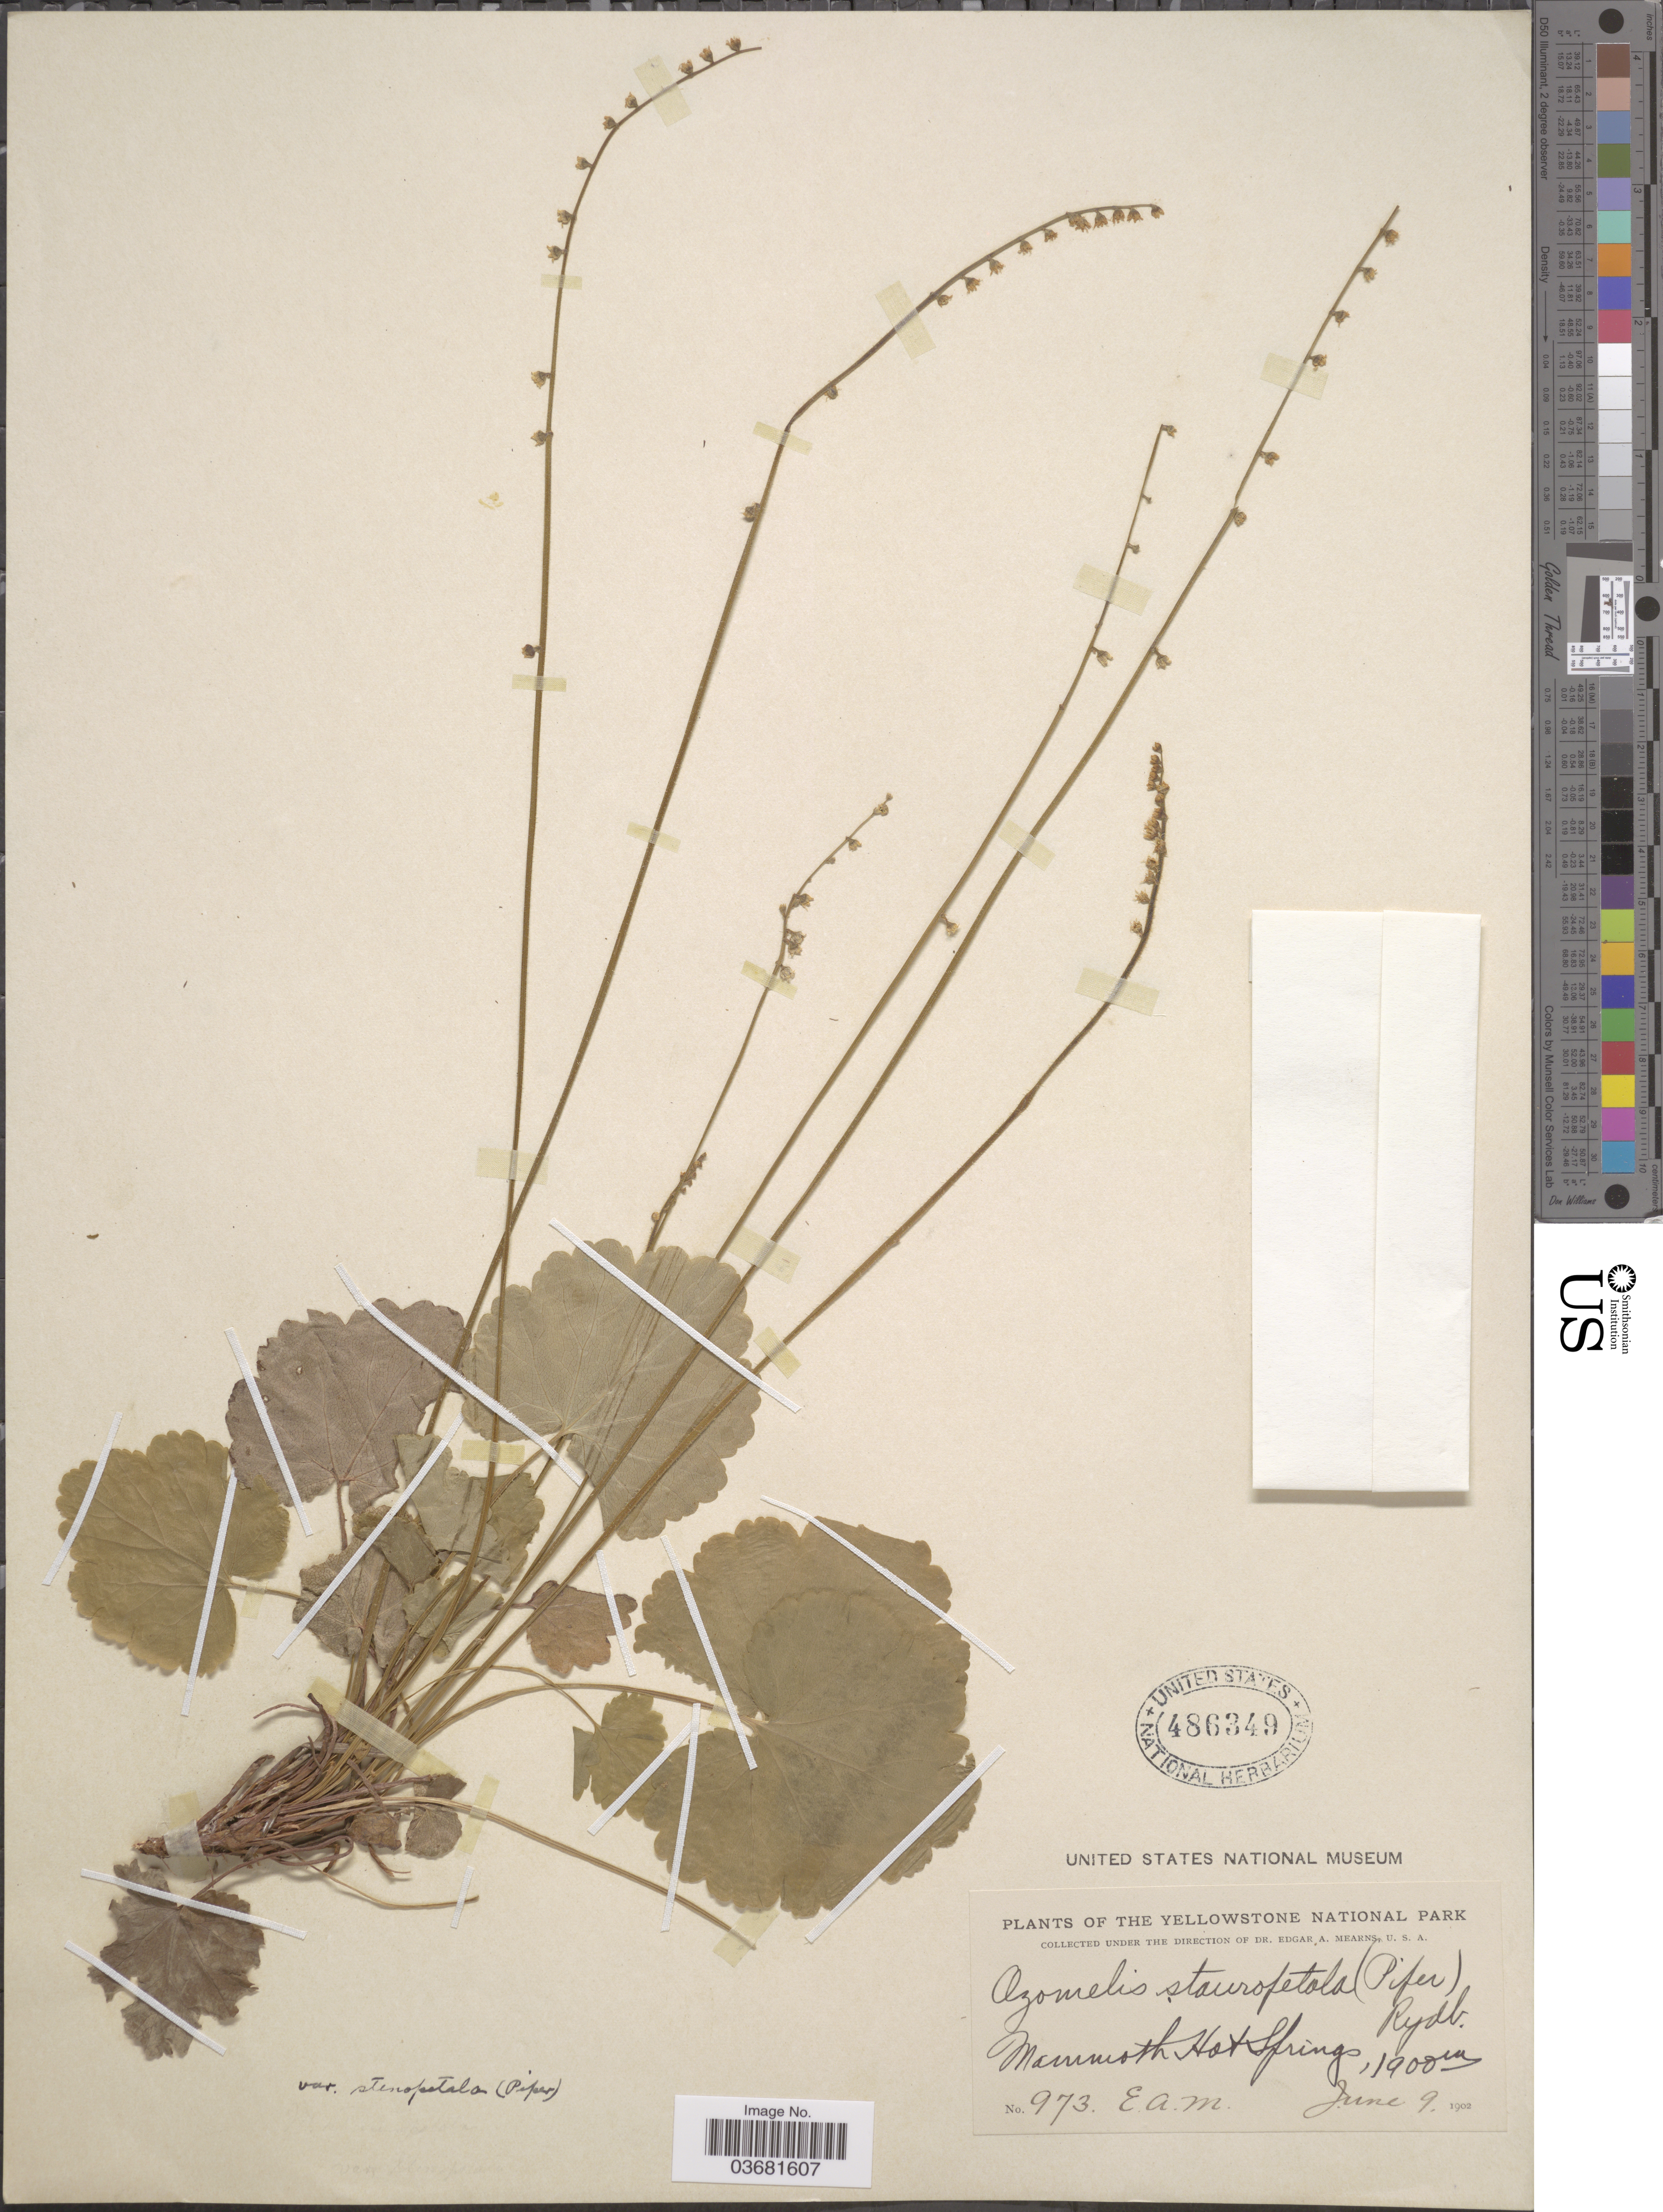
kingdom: Plantae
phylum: Tracheophyta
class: Magnoliopsida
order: Saxifragales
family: Saxifragaceae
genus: Mitella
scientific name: Mitella stauropetala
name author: Piper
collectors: E. A. Mearns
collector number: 973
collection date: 1902-06-09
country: United States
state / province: Wyoming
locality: Yellowstone National Park. Mammoth Hot Springs.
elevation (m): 1900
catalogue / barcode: US 486349